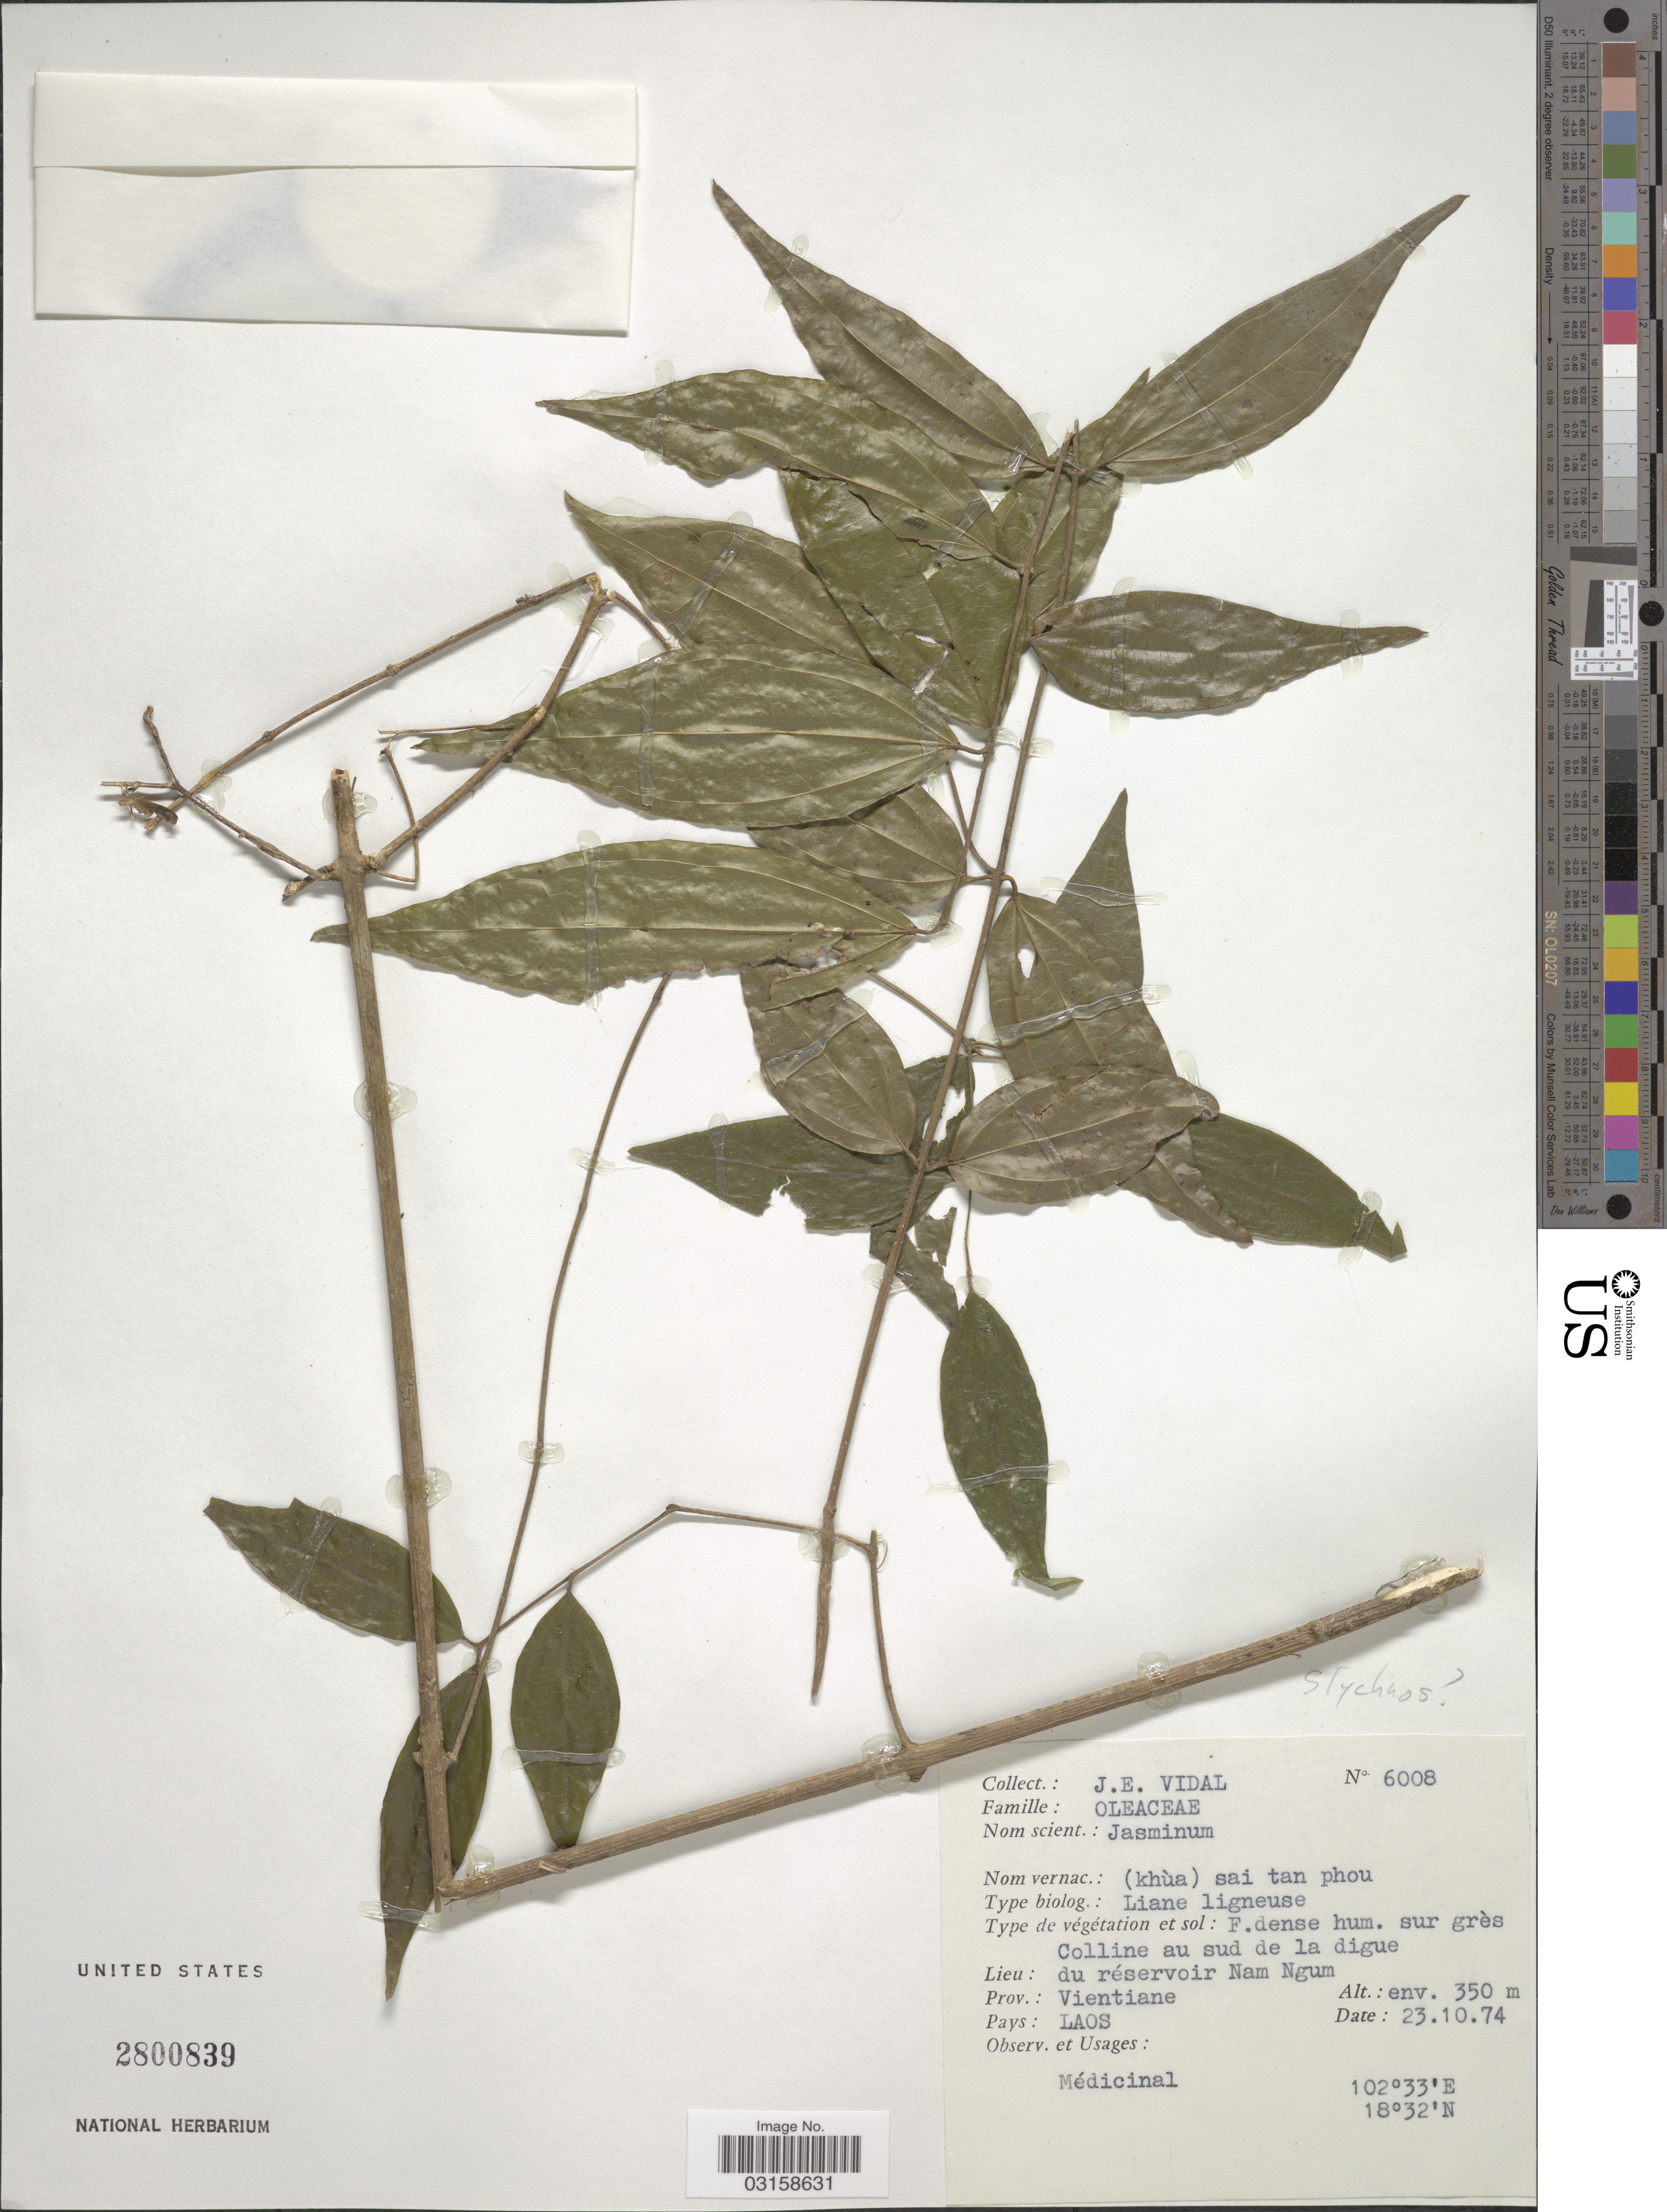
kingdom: Plantae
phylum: Tracheophyta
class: Magnoliopsida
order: Lamiales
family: Oleaceae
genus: Jasminum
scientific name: Jasminum sp.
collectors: J. E. Vidal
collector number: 6008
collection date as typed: Transcribed d/m/y: 23/10/74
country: Laos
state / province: Viangchan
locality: Colline au sud de la digue du réservoir Nam Ngum. Prov.: Vientiane.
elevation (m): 350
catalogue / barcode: US 2800839